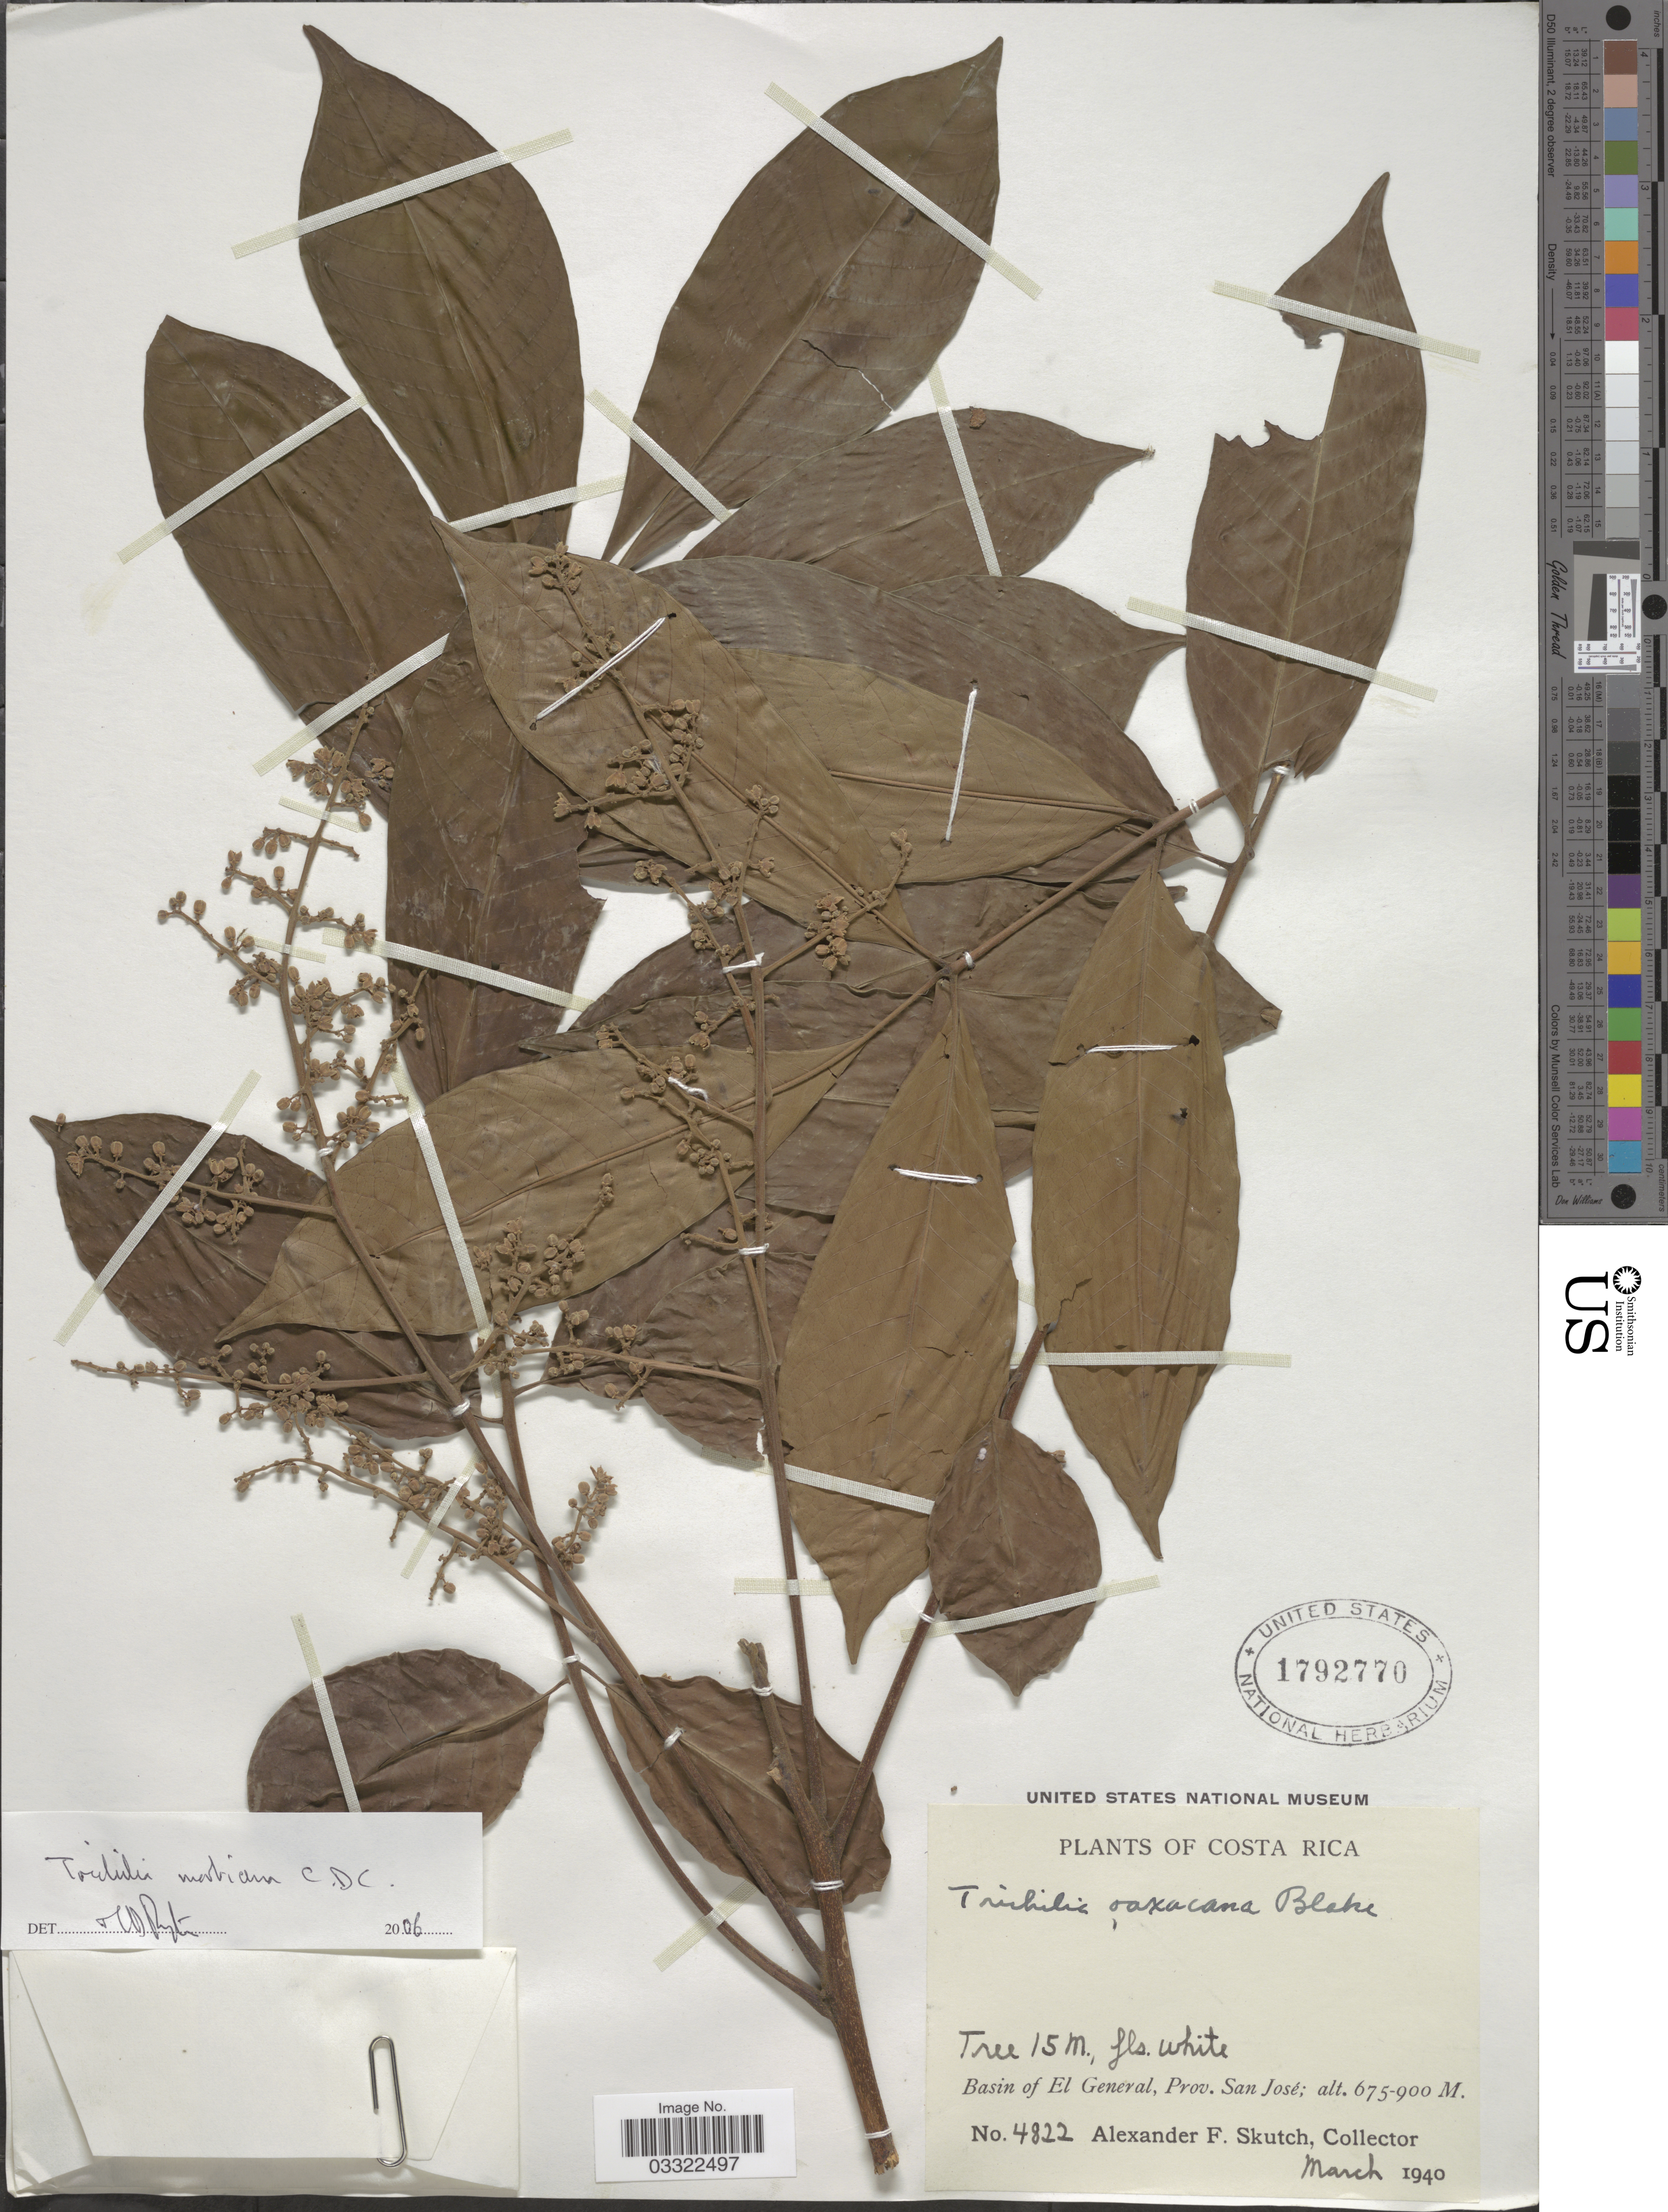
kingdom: Plantae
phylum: Tracheophyta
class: Magnoliopsida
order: Sapindales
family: Meliaceae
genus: Trichilia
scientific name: Trichilia martiana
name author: C. DC.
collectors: A. F. Skutch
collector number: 4822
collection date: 1940-03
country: Costa Rica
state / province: San José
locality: Basin of El General.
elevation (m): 675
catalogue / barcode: US 1792770